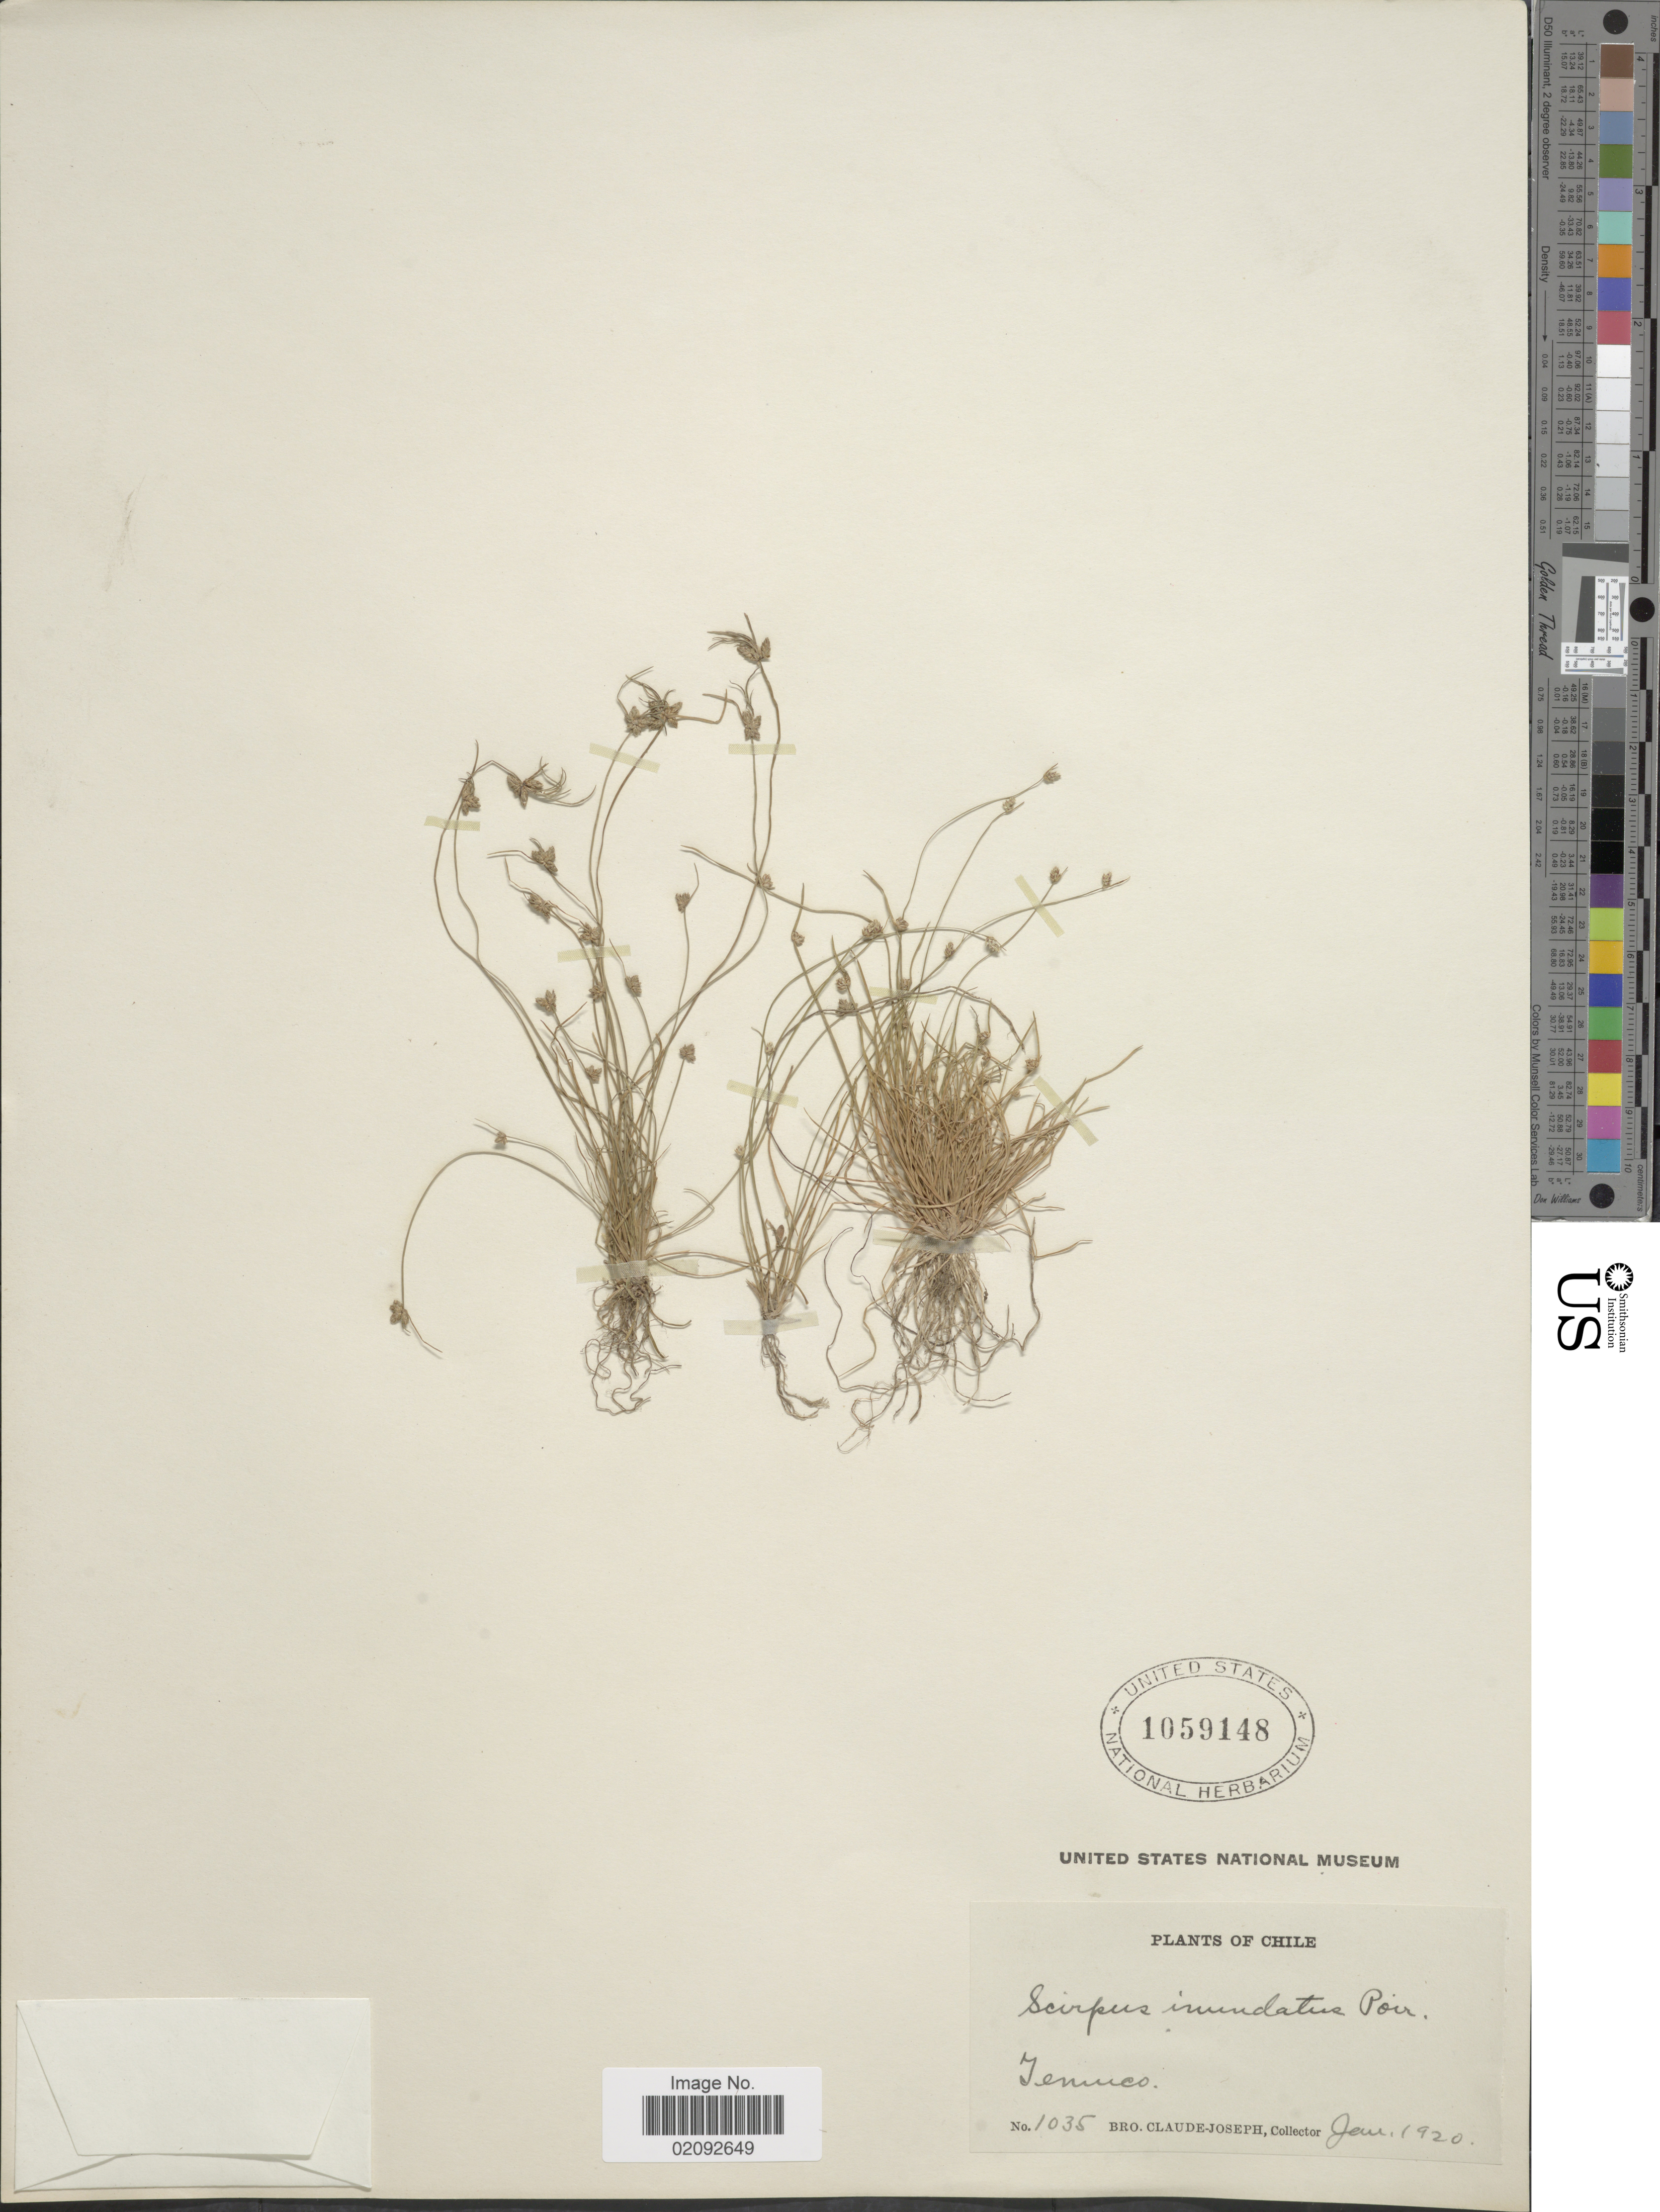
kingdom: Plantae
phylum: Tracheophyta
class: Liliopsida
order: Poales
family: Cyperaceae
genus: Isolepis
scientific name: Isolepis nigricans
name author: Kunth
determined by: Strong, Mark T., (BOT), Smithsonian Institution - National Museum of Natural History (UNITED STATES)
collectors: Bro. Claude-Joseph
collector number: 1035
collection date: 1920-01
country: Chile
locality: Jenuco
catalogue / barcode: US 1059148